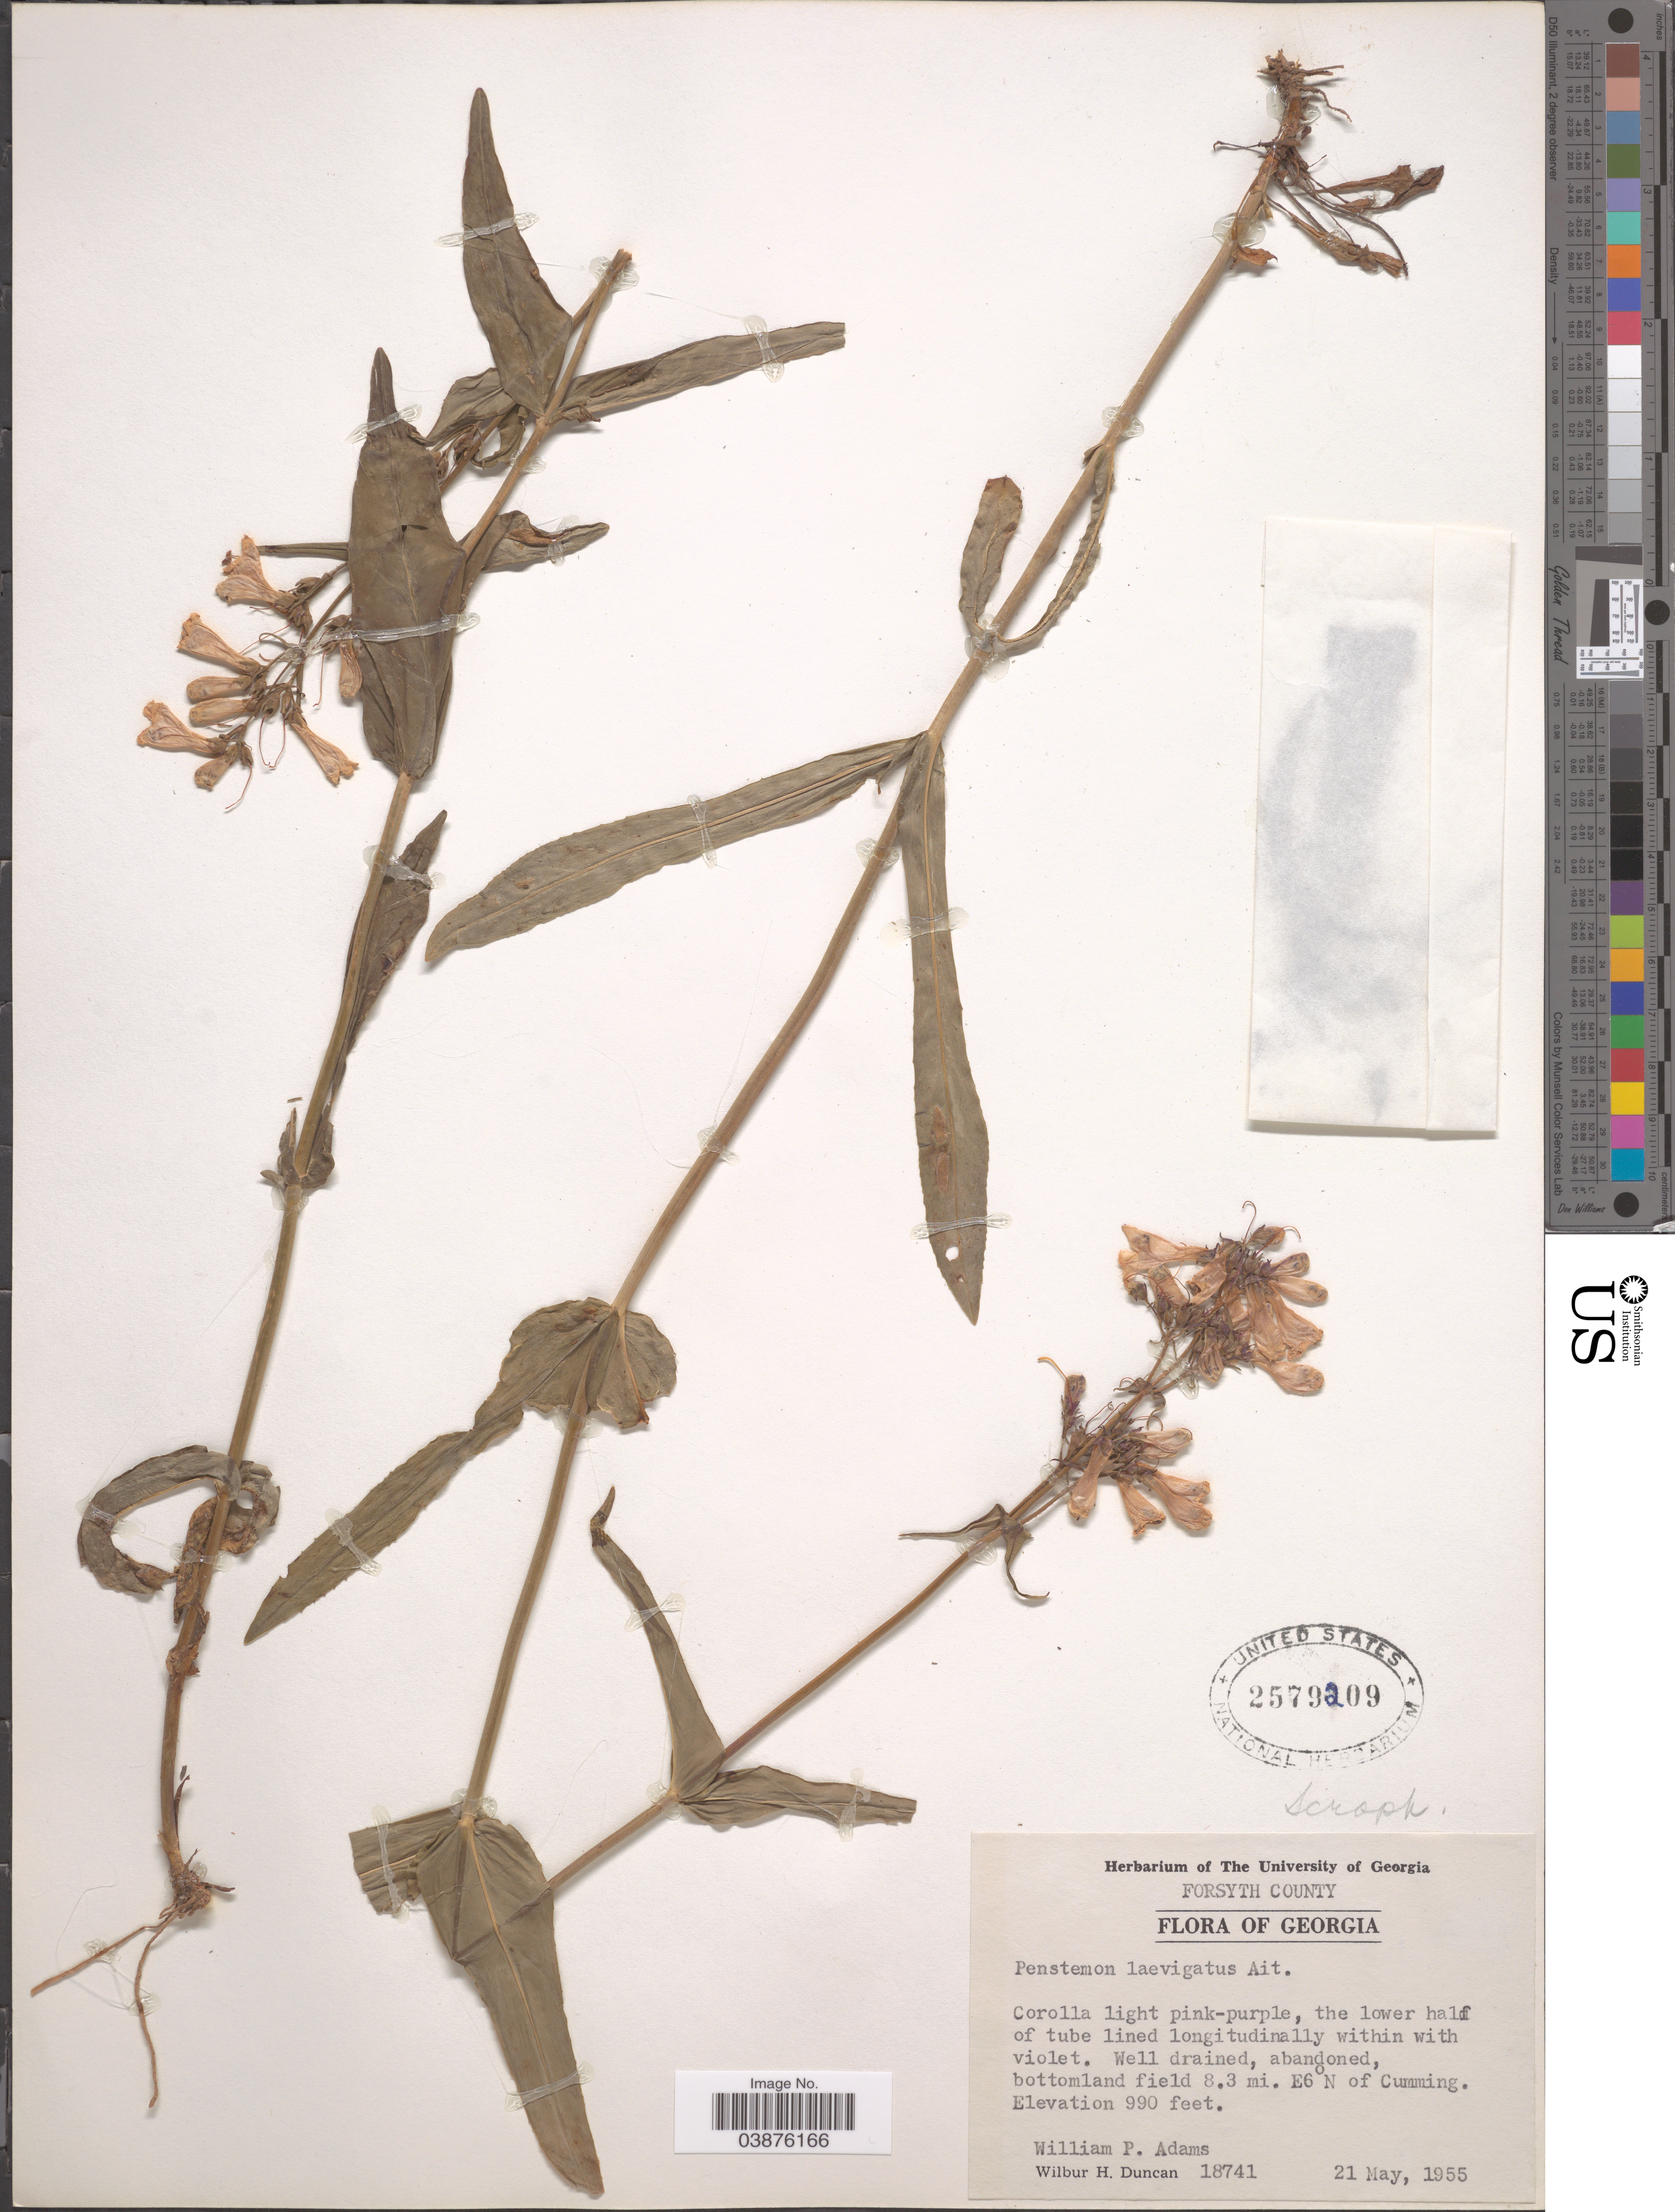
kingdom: Plantae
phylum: Tracheophyta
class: Magnoliopsida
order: Lamiales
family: Plantaginaceae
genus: Penstemon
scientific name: Penstemon laevigatus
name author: Aiton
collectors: W. P. Adams & W. H. Duncan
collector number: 18741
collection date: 1955-05-21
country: United States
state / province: Georgia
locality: Forsyth County. Bottomland field 8.3 mi. E6 N of Cumming.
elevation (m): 302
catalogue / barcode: US 2579209